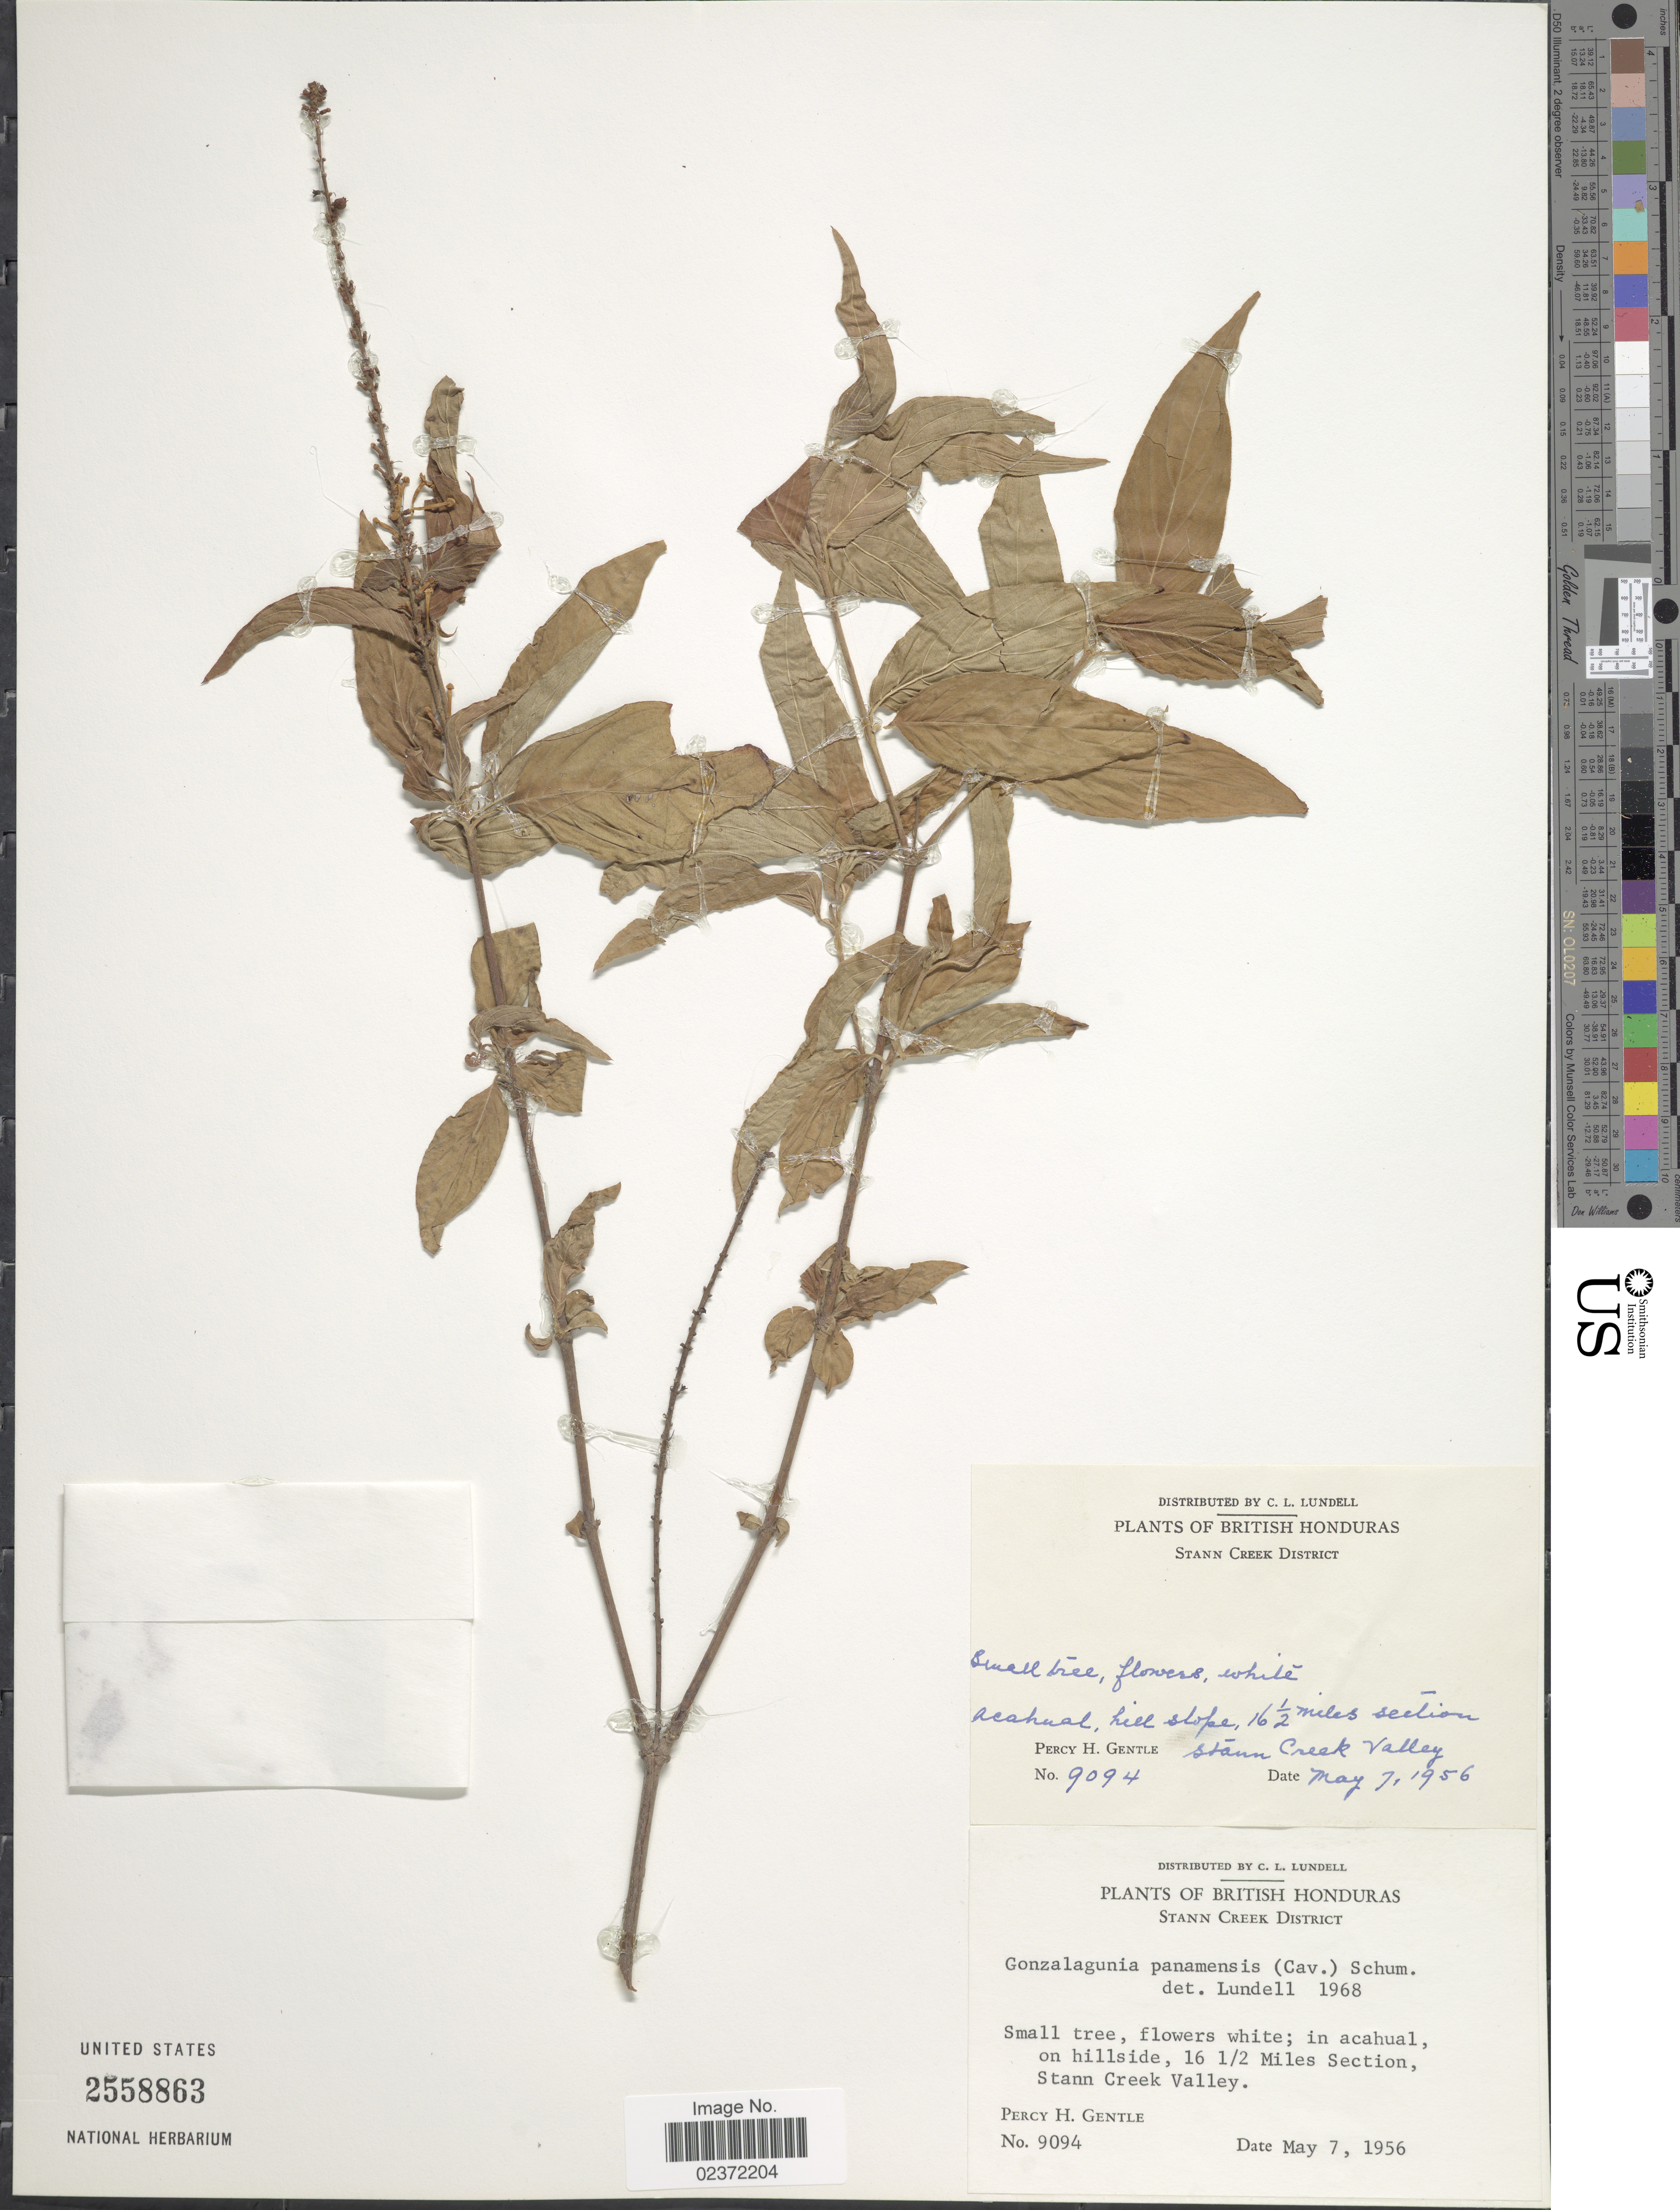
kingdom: Plantae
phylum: Tracheophyta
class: Magnoliopsida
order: Gentianales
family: Rubiaceae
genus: Gonzalagunia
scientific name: Gonzalagunia panamensis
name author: (Cav.) K. Schum.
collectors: P. H. Gentle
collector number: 9094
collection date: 1956-05-07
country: Belize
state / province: Stann Creek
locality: British Honduras, Stann Creek District, in acahual, on hillside, 16 1/2 Miles Section, Stann Creek Valley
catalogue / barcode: US 2558863